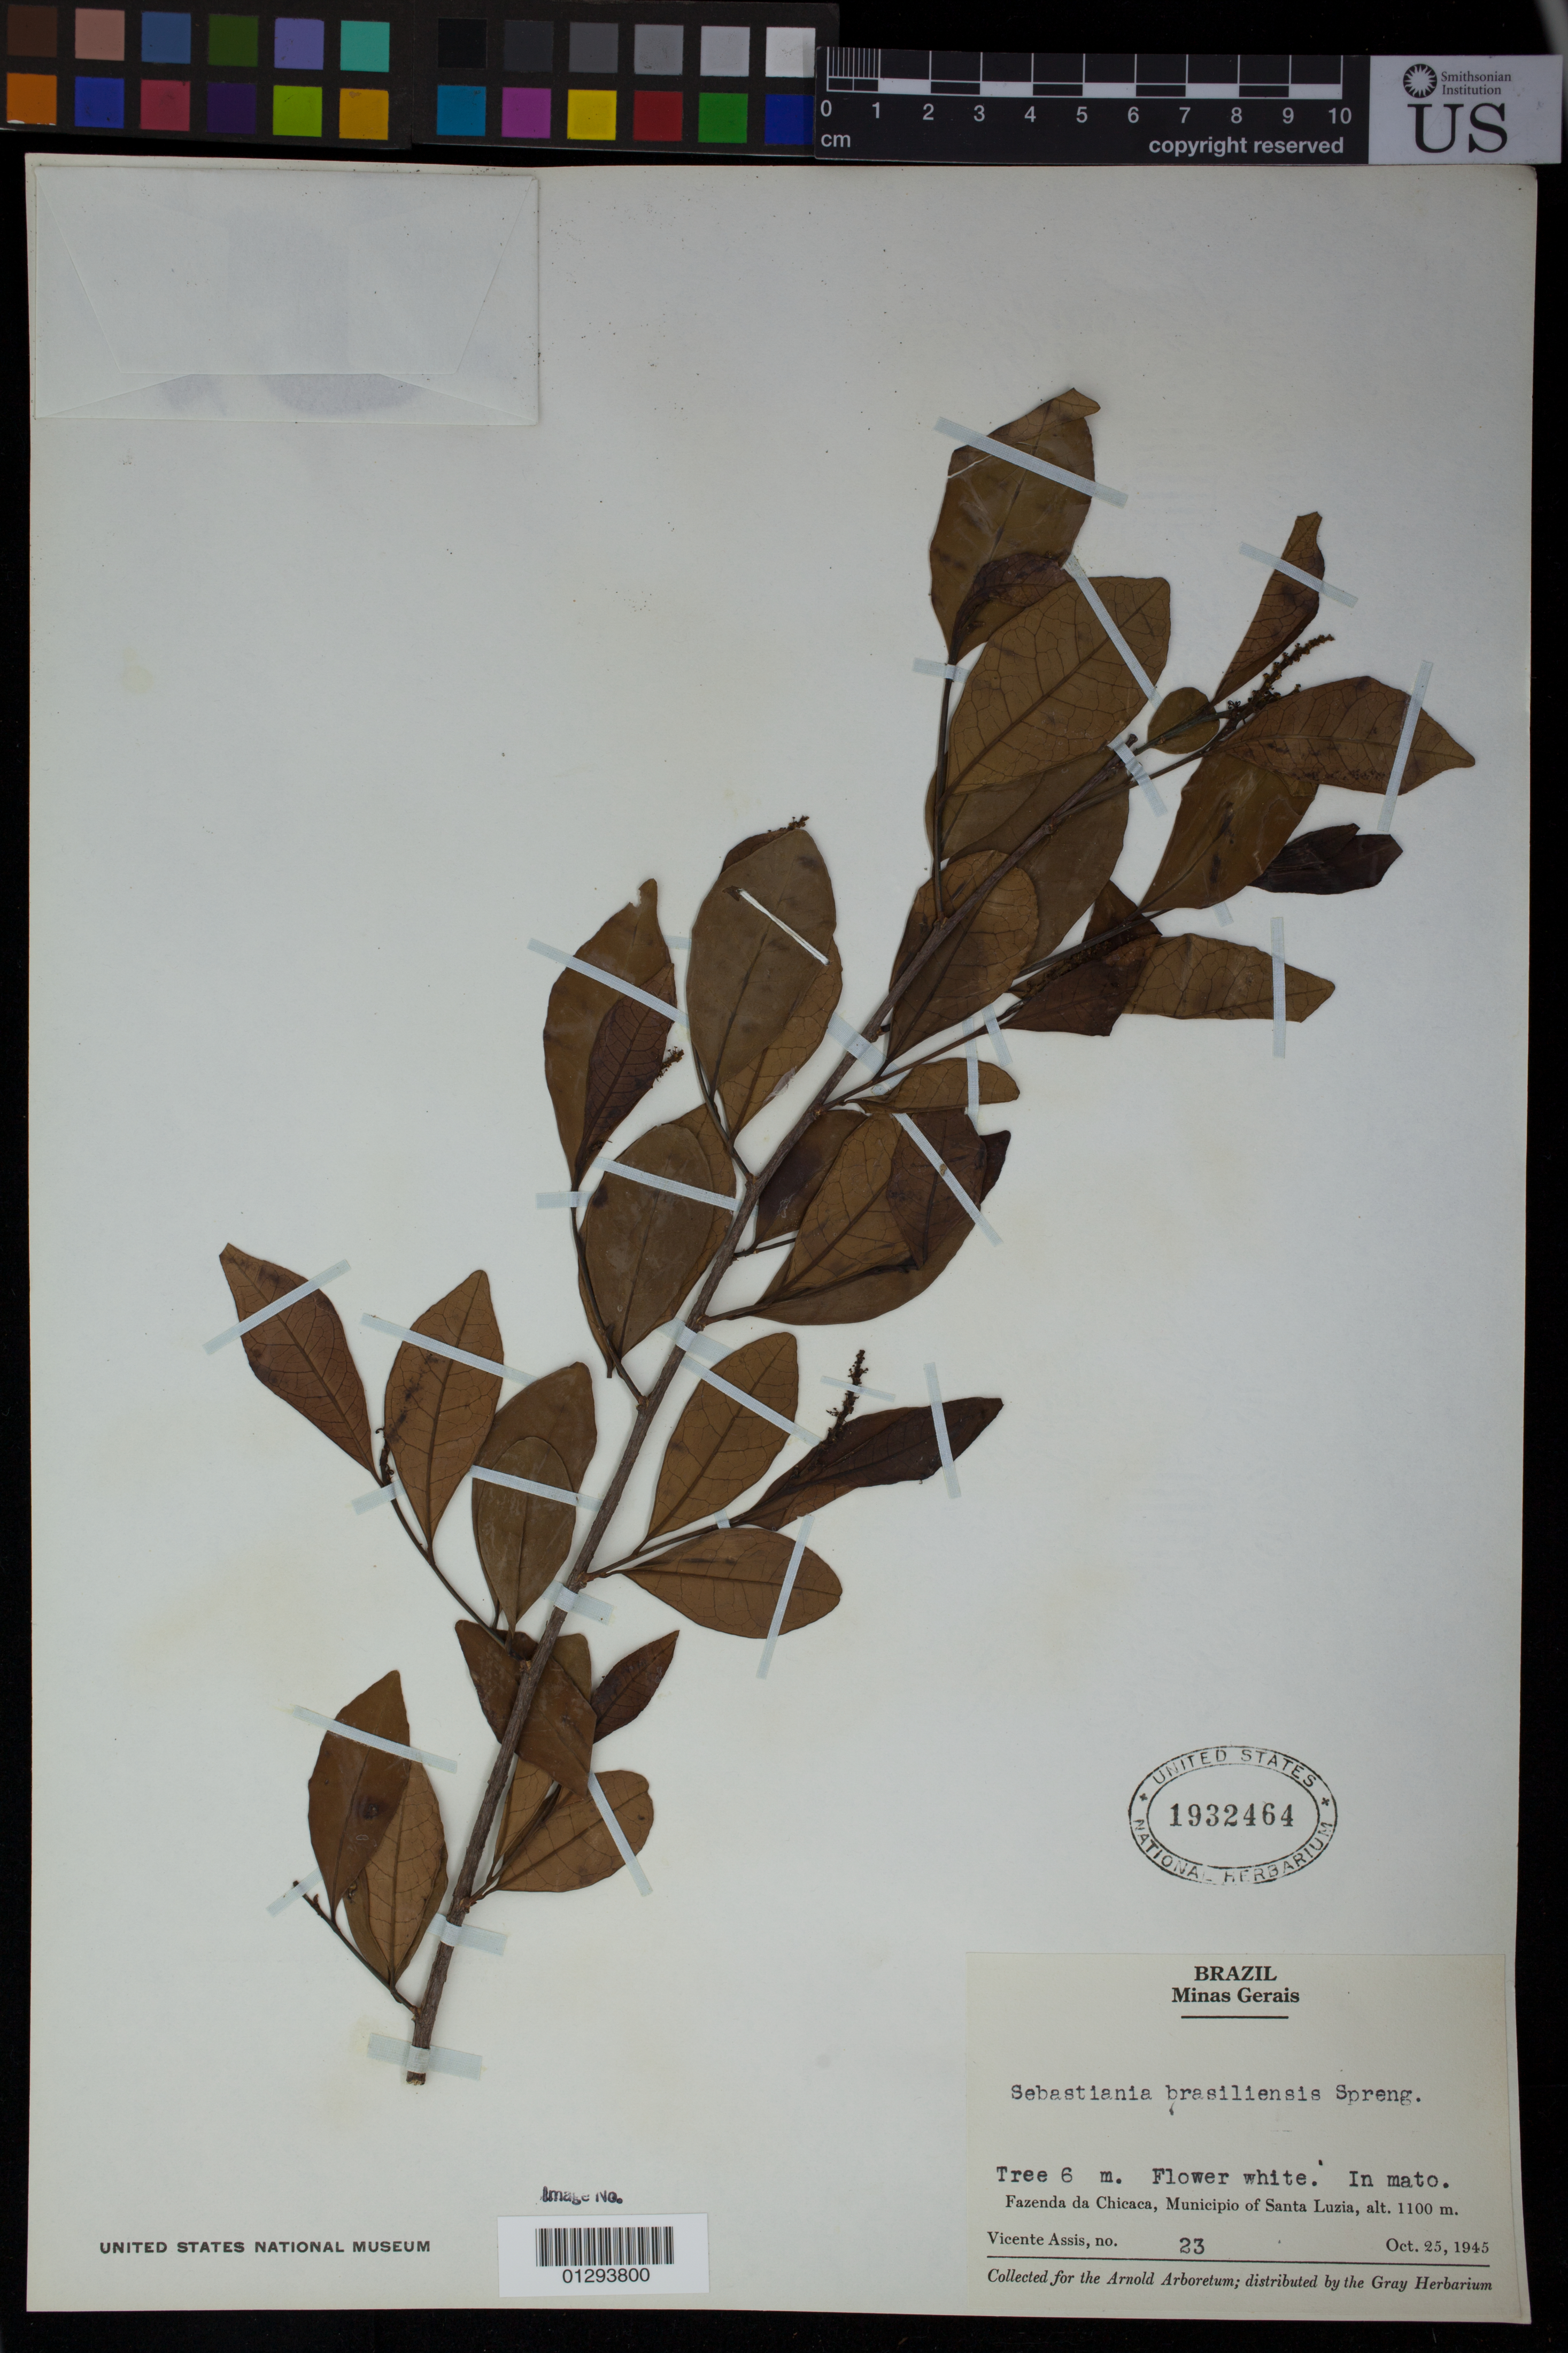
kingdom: Plantae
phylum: Tracheophyta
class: Magnoliopsida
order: Malpighiales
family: Euphorbiaceae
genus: Sebastiania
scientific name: Sebastiania brasiliensis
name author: Spreng.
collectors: V. Assis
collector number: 23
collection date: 1945-10-25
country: Brazil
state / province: Minas Gerais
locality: Fazenda da Chicaca, Municipio of Santa Luzia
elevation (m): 1100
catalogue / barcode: US 1932464